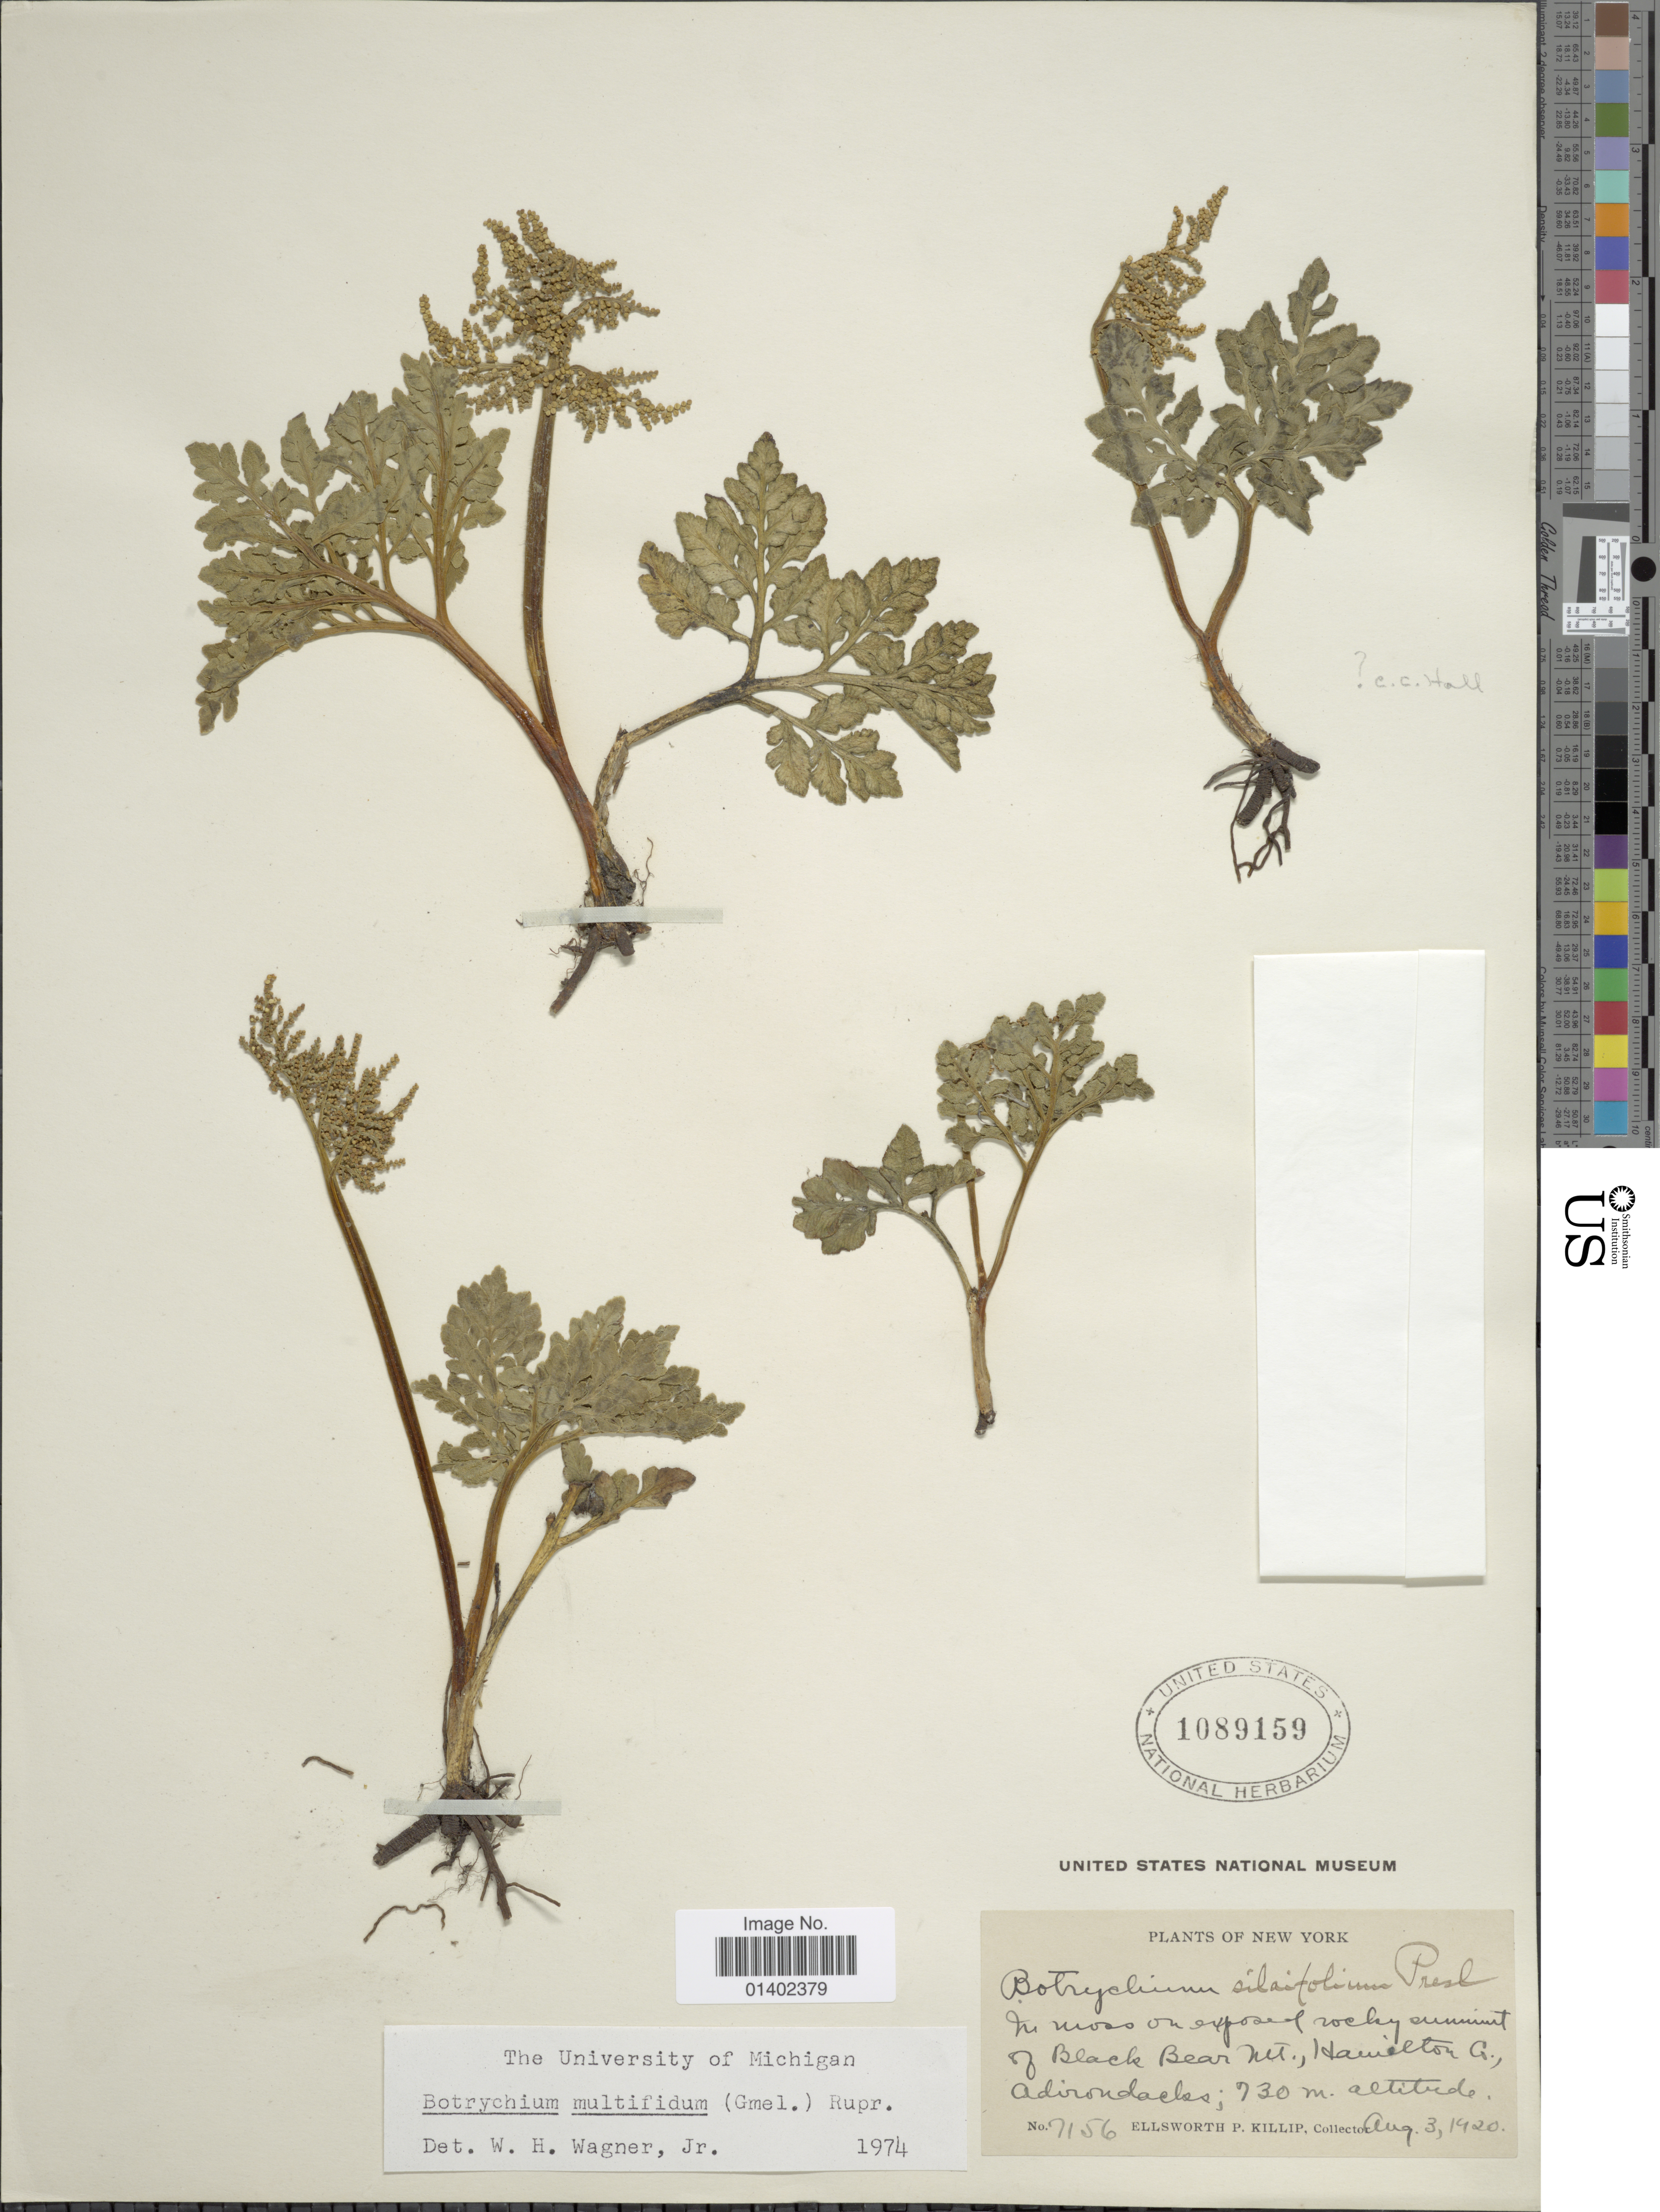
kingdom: Plantae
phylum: Tracheophyta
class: Polypodiopsida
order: Ophioglossales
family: Ophioglossaceae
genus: Botrychium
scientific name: Botrychium multifidum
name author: (J.F. Gmel.) Rupr.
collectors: E. P. Killip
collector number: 7156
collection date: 1920-08-03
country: United States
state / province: New York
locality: In moss on exposed rocky summit of Black Bear Mt., Adirondacks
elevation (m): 730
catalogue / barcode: US 1089159